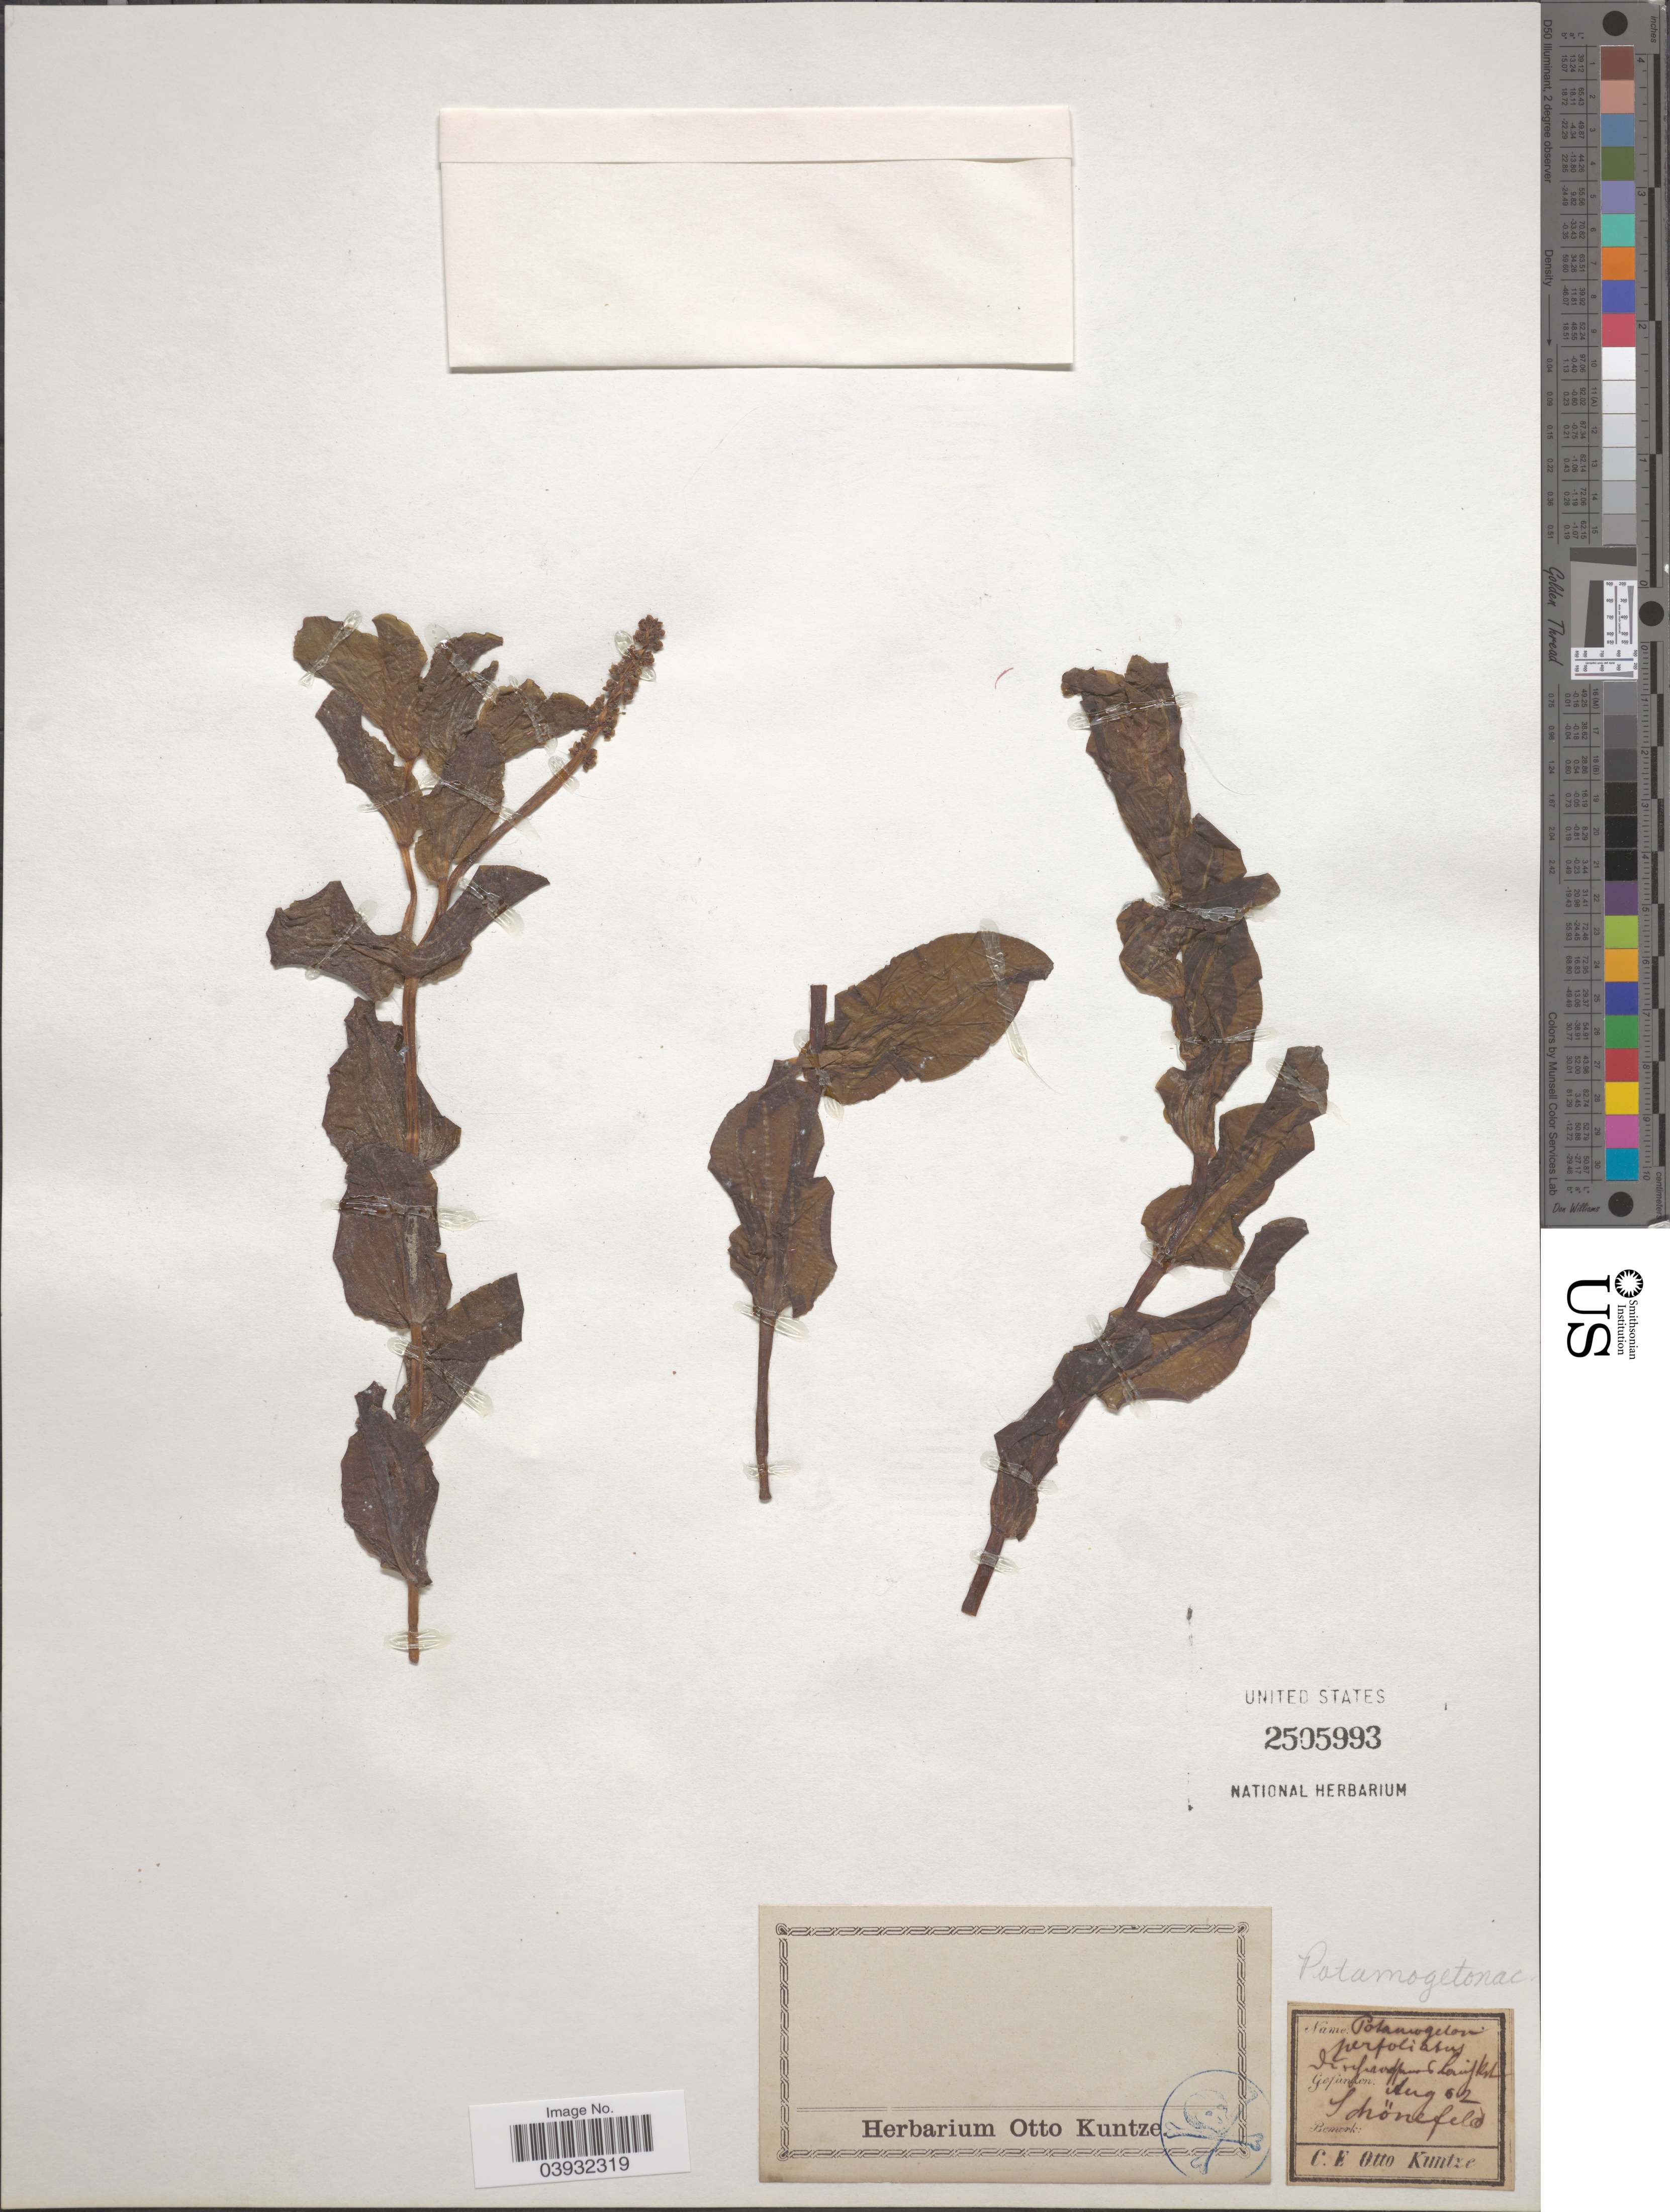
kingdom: Plantae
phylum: Tracheophyta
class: Liliopsida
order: Alismatales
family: Potamogetonaceae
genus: Potamogeton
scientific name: Potamogeton perfoliatus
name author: L.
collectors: C.E.O. Kuntze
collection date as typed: Transcribed d/m/y: /8/62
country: Germany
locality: Schönefeld.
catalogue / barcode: US 2505993